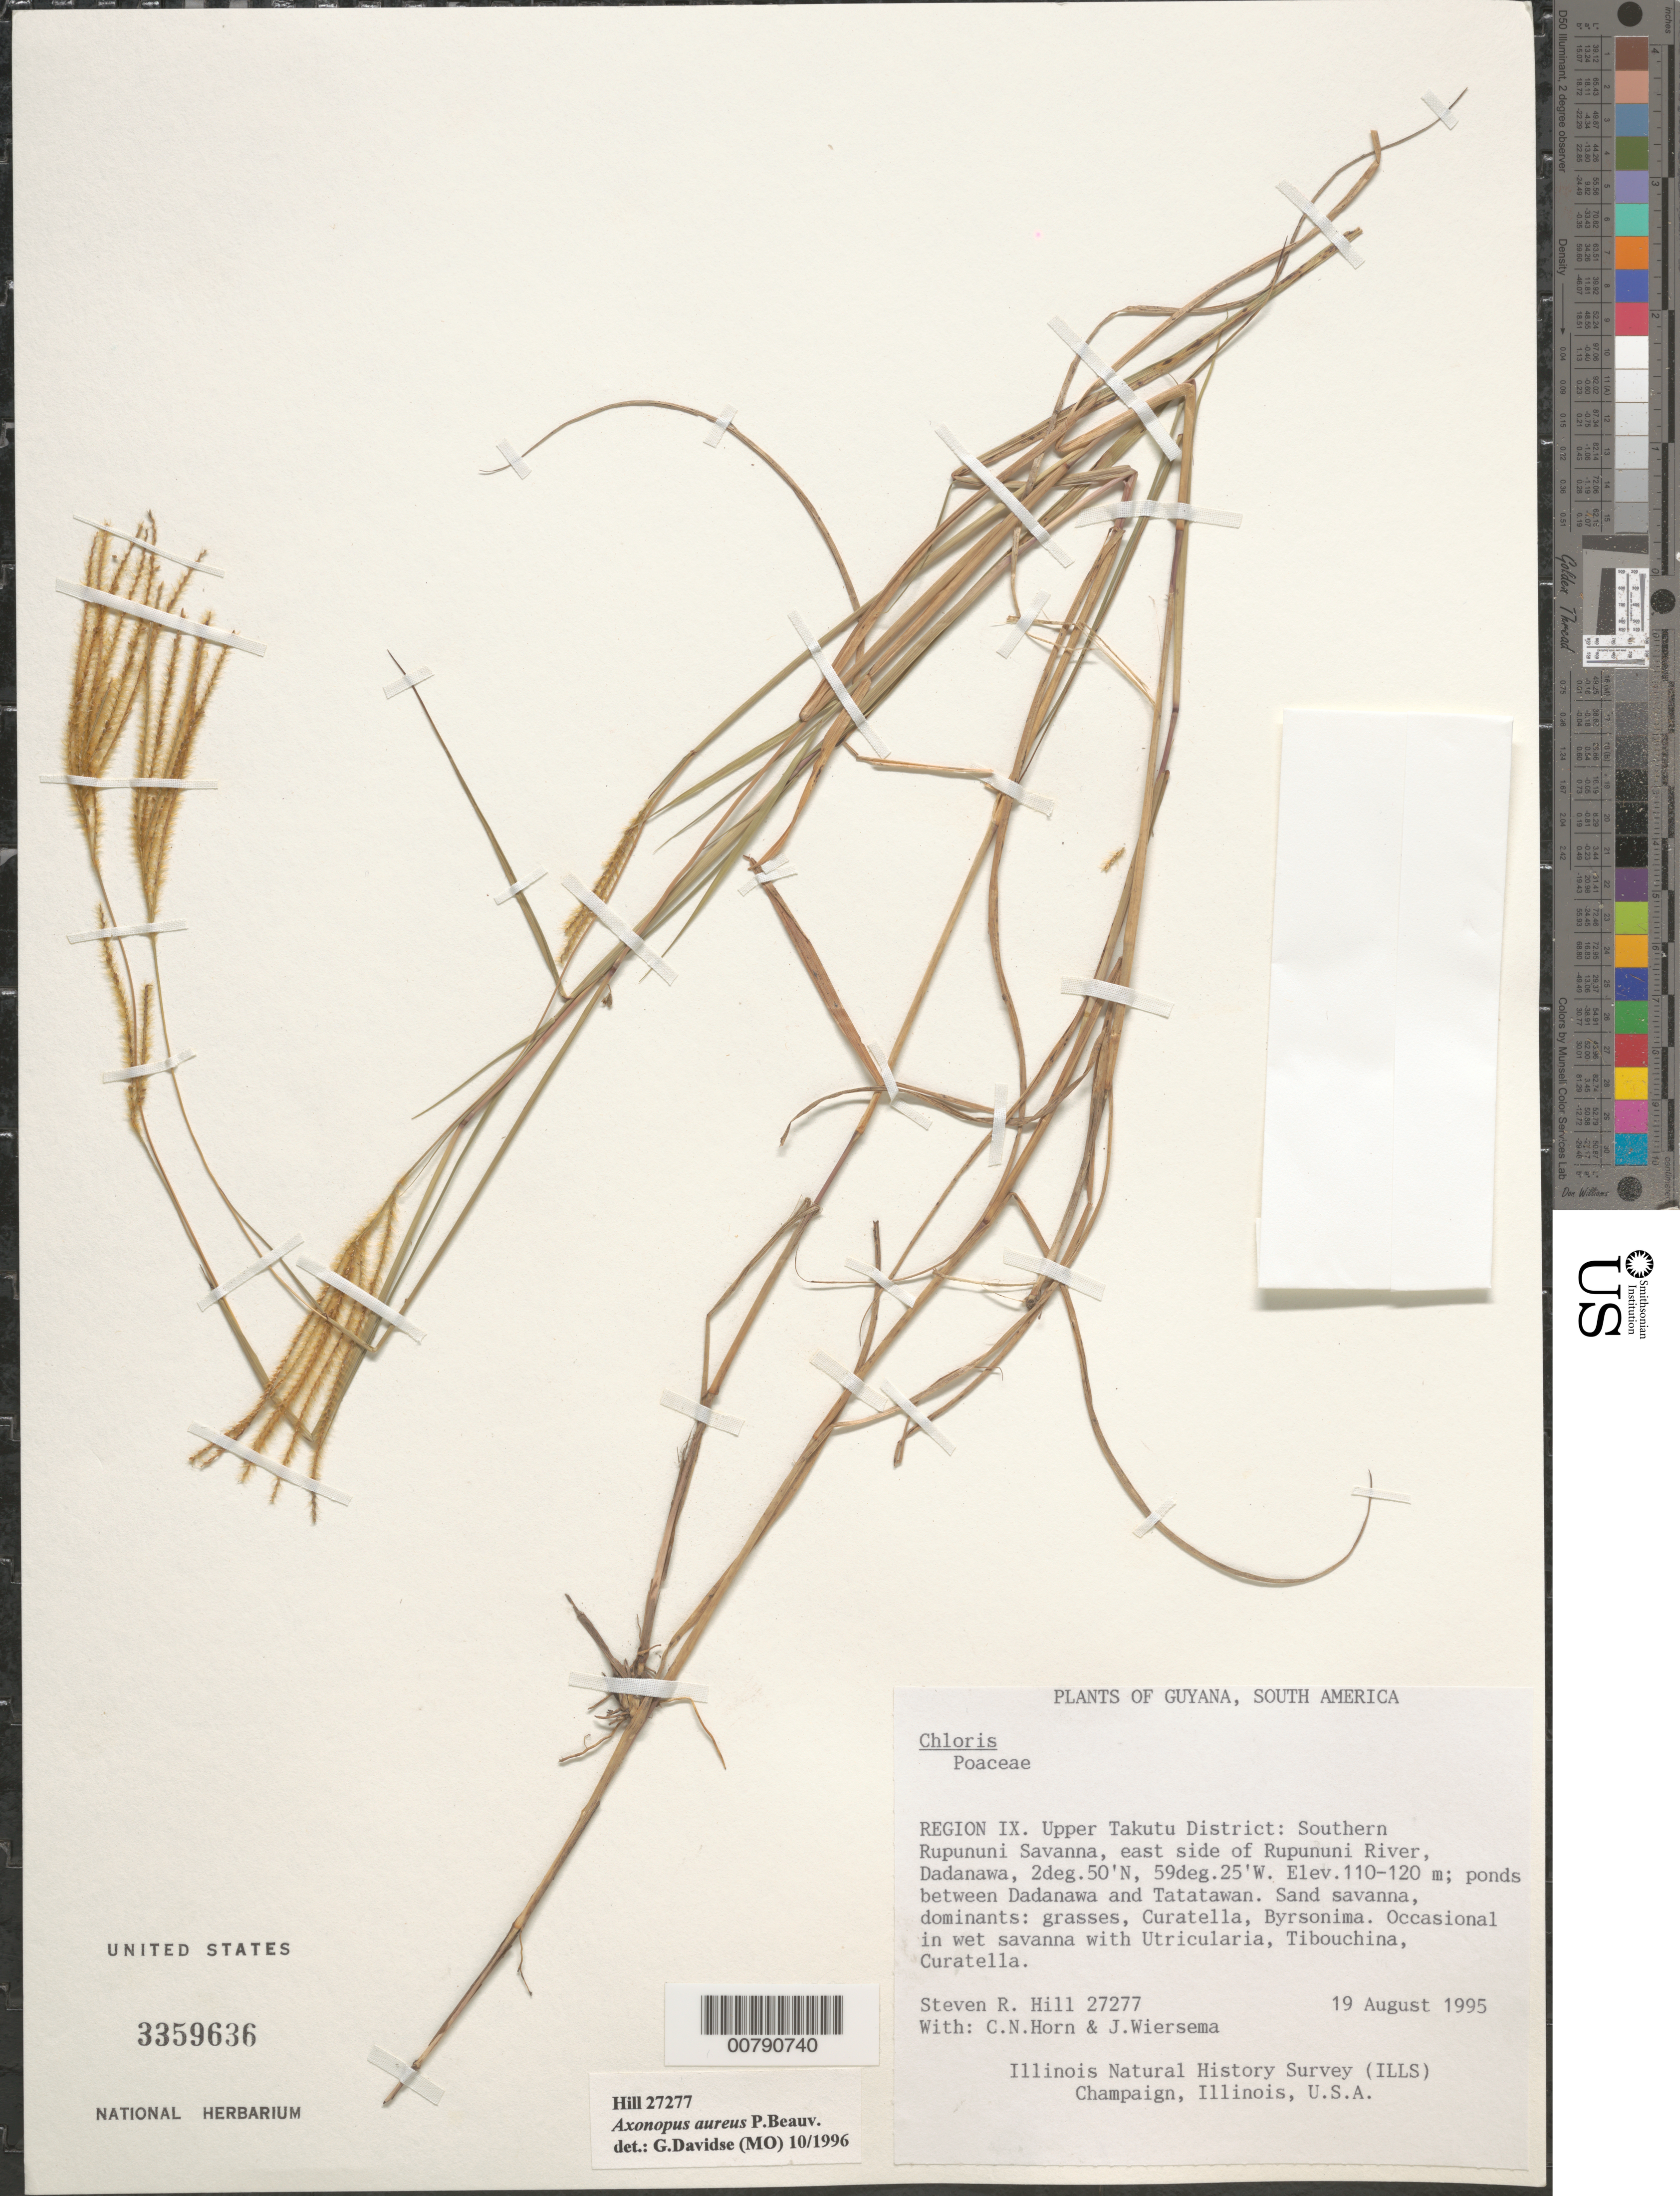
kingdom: Plantae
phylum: Tracheophyta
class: Liliopsida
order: Poales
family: Poaceae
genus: Axonopus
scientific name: Axonopus aureus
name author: P. Beauv.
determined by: Davidse, Gerrit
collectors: S. R. Hill, C. N. Horn & J. H. Wiersema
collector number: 27277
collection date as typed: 19-Aug-95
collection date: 1995-08-19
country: Guyana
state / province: U. Takutu-U. Essequibo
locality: Dadanawa, southern Rupununi Savanna, E side of Rupununi R.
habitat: Ponds between Dadanawa & Tatatawan, sand savanna, dominants: grasses, Curatella, Byrsonima. In wet savanna with Utricularia, Tibouchina, Curatella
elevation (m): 110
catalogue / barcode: US 3359636